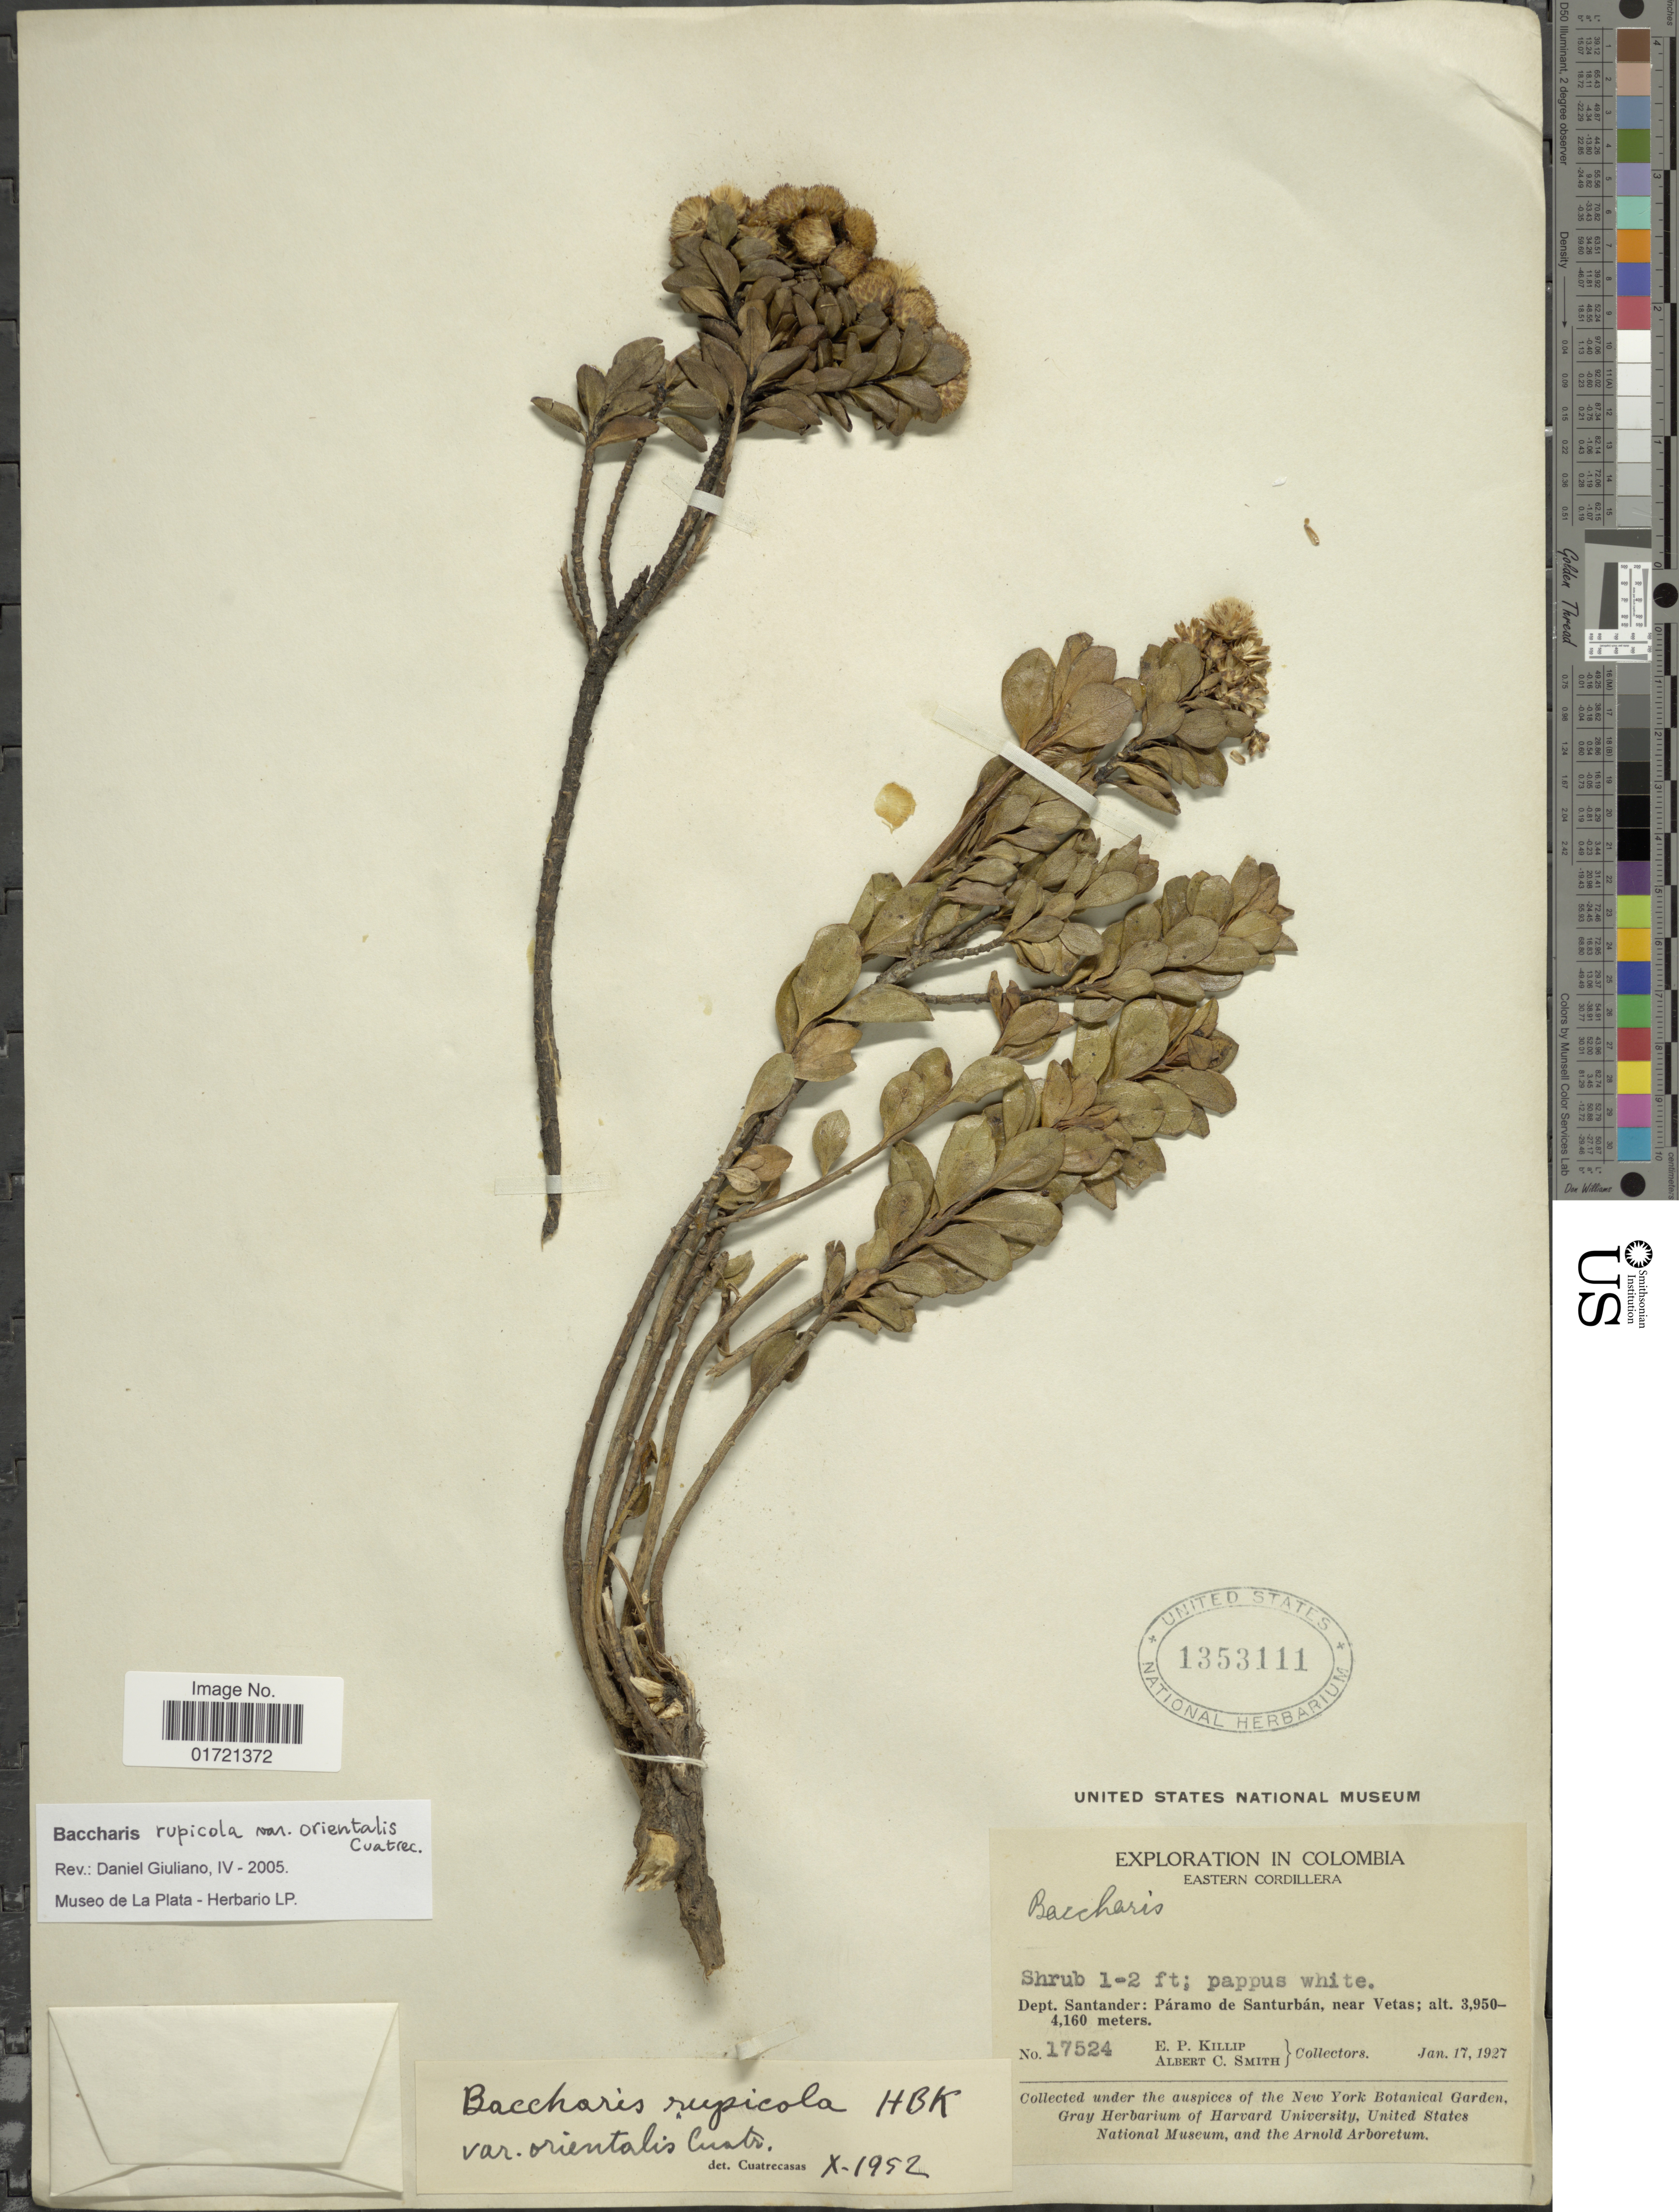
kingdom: Plantae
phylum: Tracheophyta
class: Magnoliopsida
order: Asterales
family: Asteraceae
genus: Baccharis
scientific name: Baccharis rupicola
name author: Kunth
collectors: E. P. Killip & A. C. Smith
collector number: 17524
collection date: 1927-01-17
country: Colombia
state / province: Santander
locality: Eastern Cordillera. Dept. Santander: Páramo de Santurbán, near Vetas.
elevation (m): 3950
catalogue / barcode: US 1353111